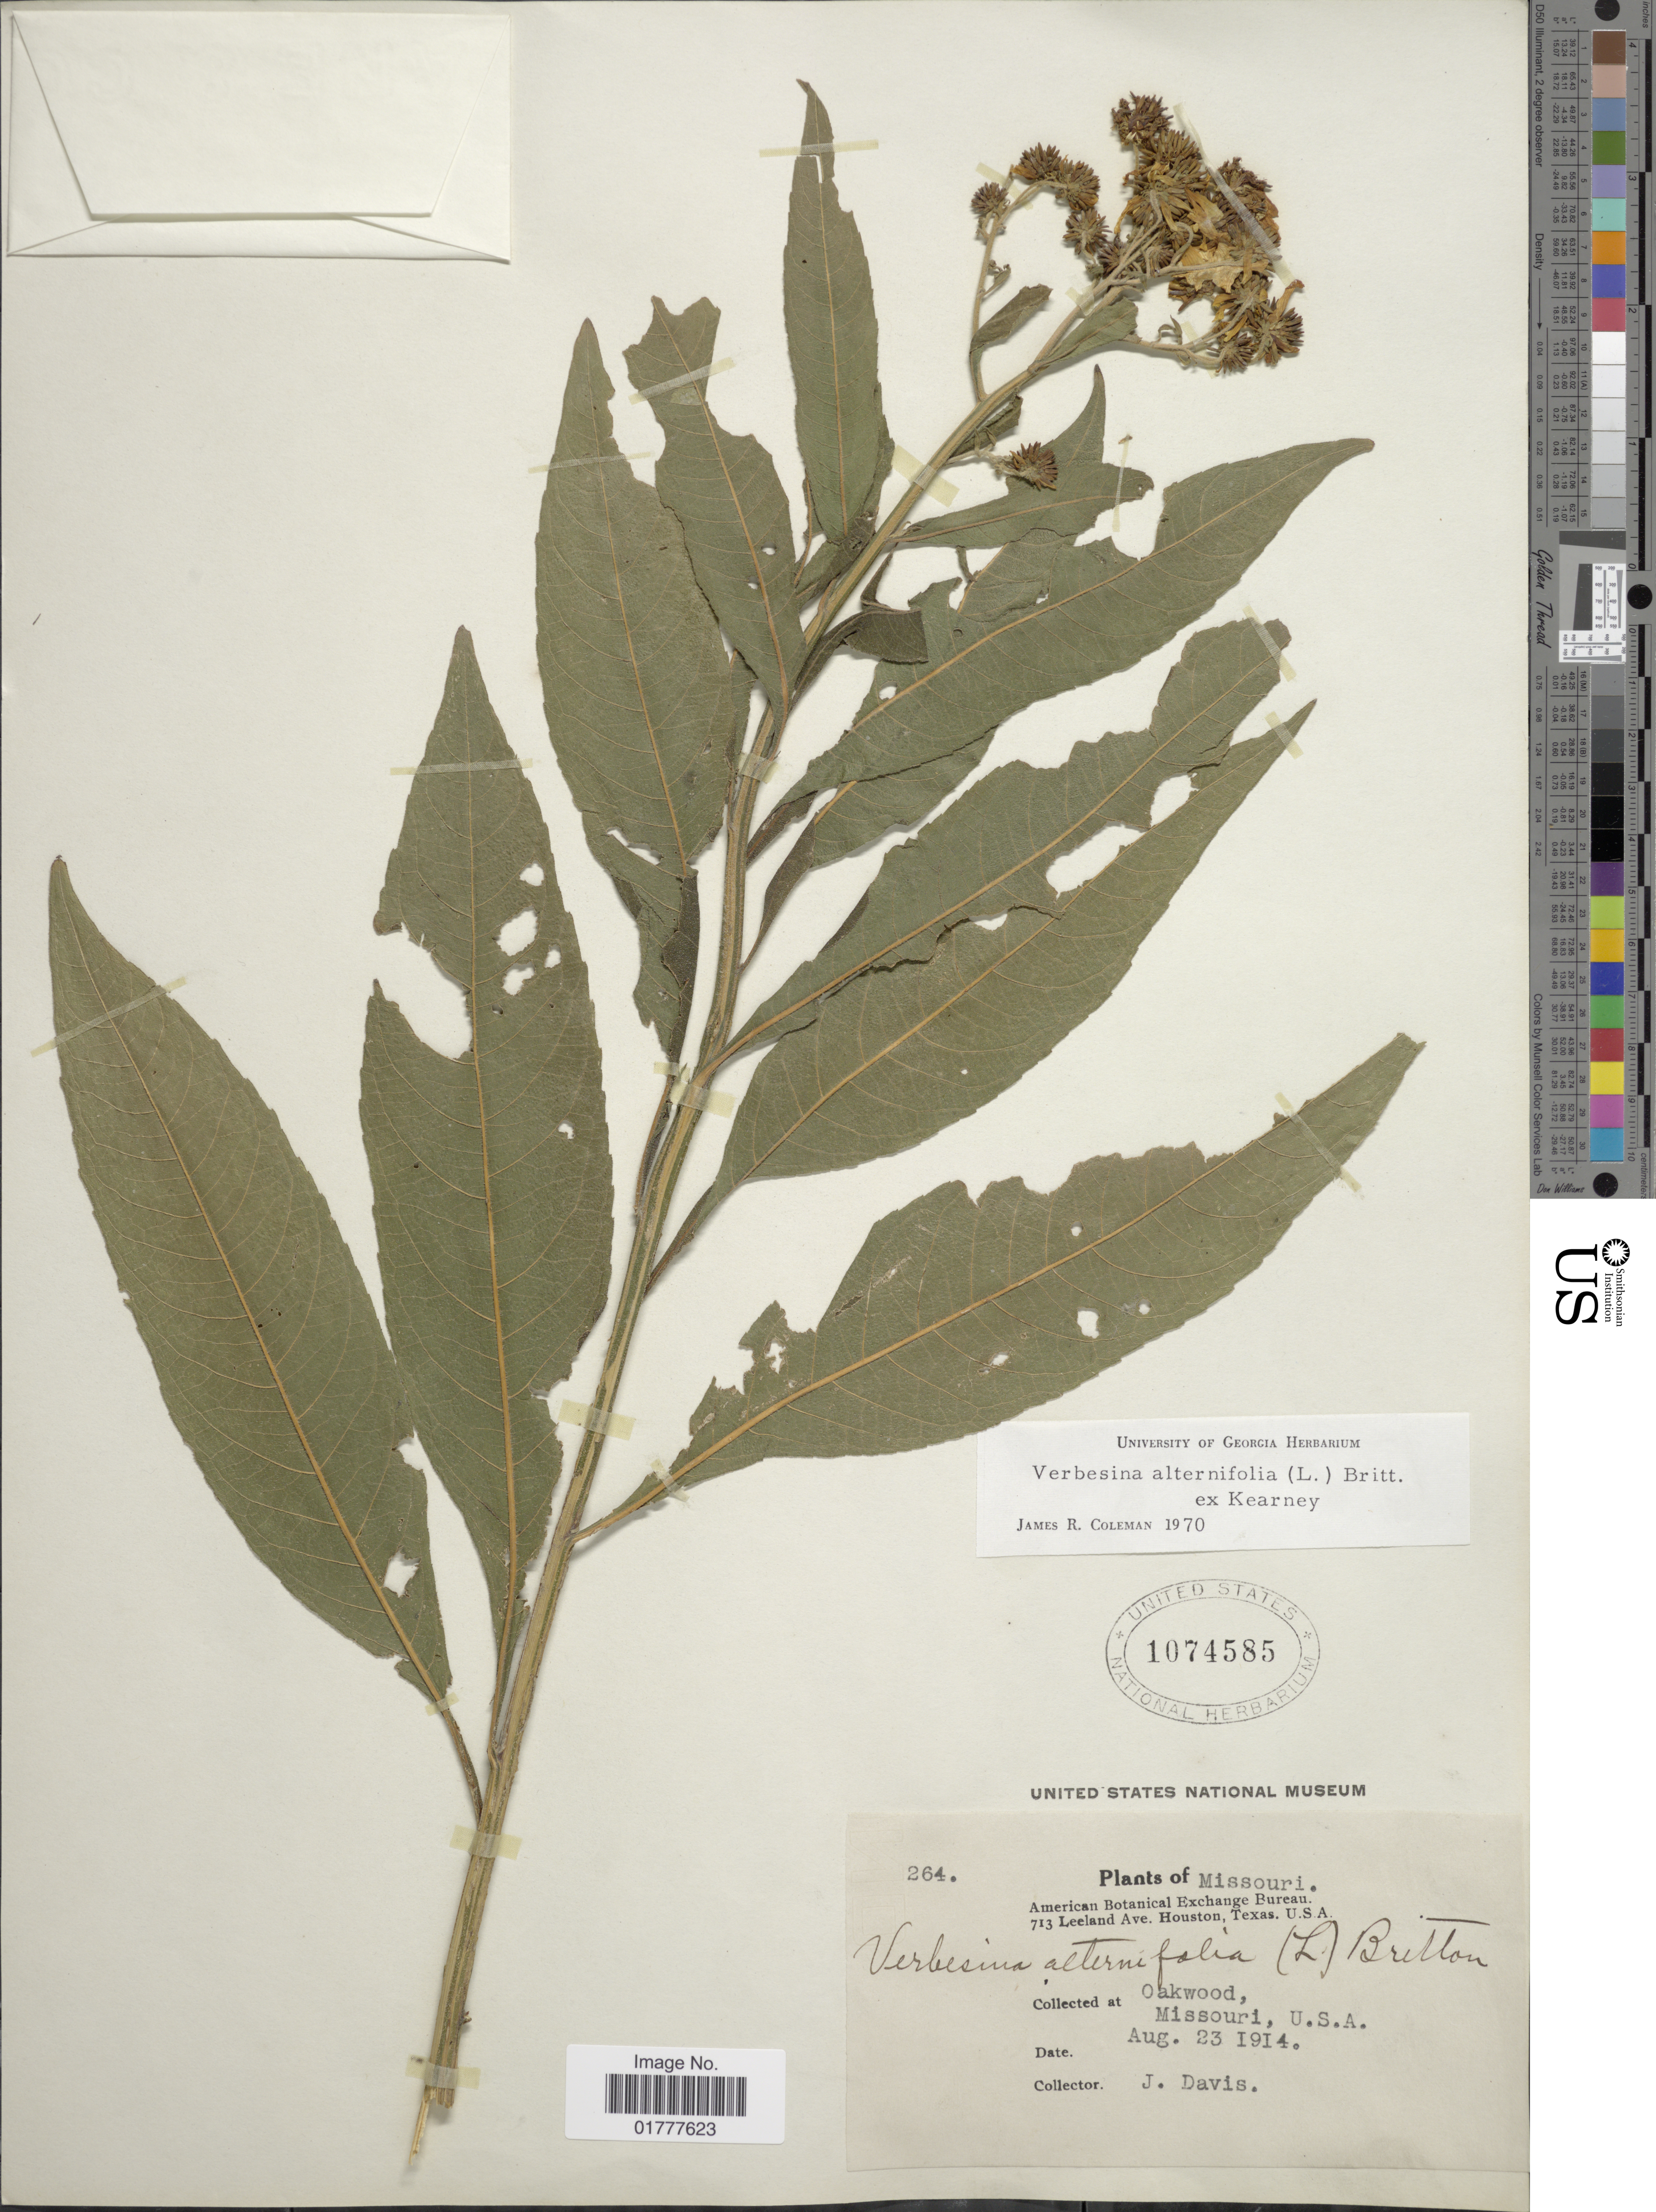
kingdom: Plantae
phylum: Tracheophyta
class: Magnoliopsida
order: Asterales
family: Asteraceae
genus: Actinomeris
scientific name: Actinomeris alternifolia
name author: (L.) DC.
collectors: J. Davis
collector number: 264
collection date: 1914-08-23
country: United States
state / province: Missouri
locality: Oakwood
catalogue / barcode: US 1074585